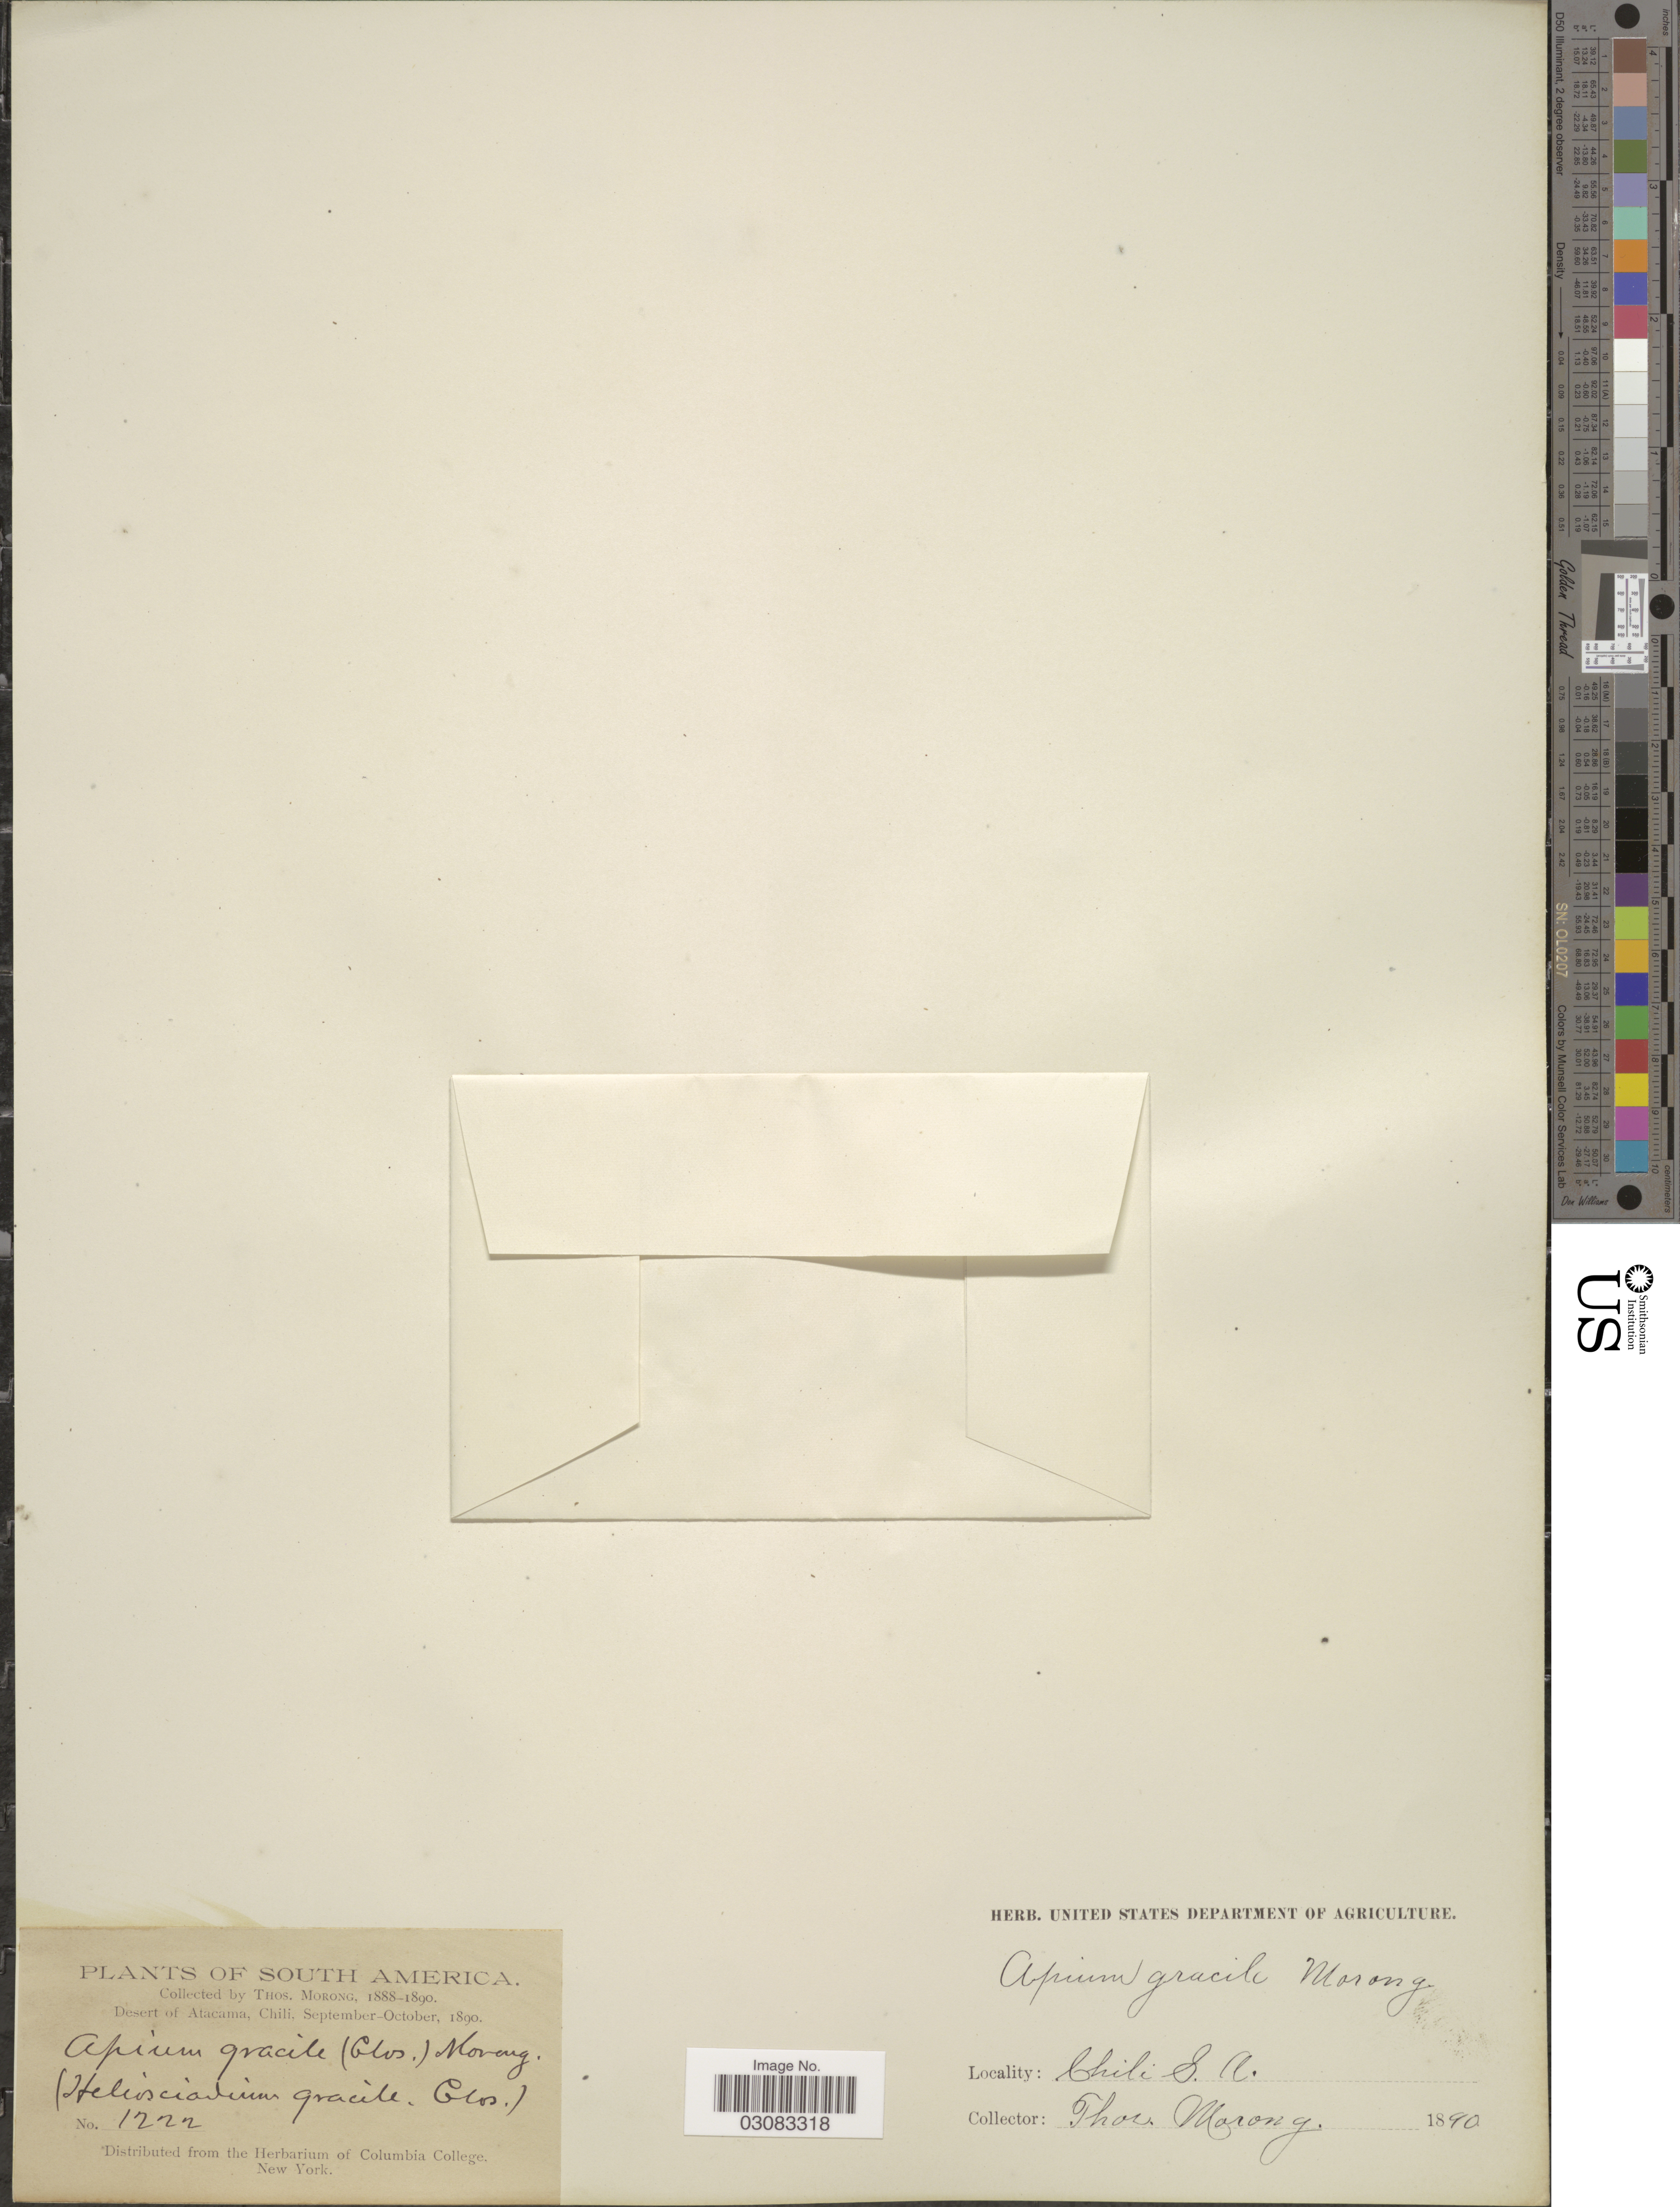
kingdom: Plantae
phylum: Tracheophyta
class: Magnoliopsida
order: Apiales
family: Apiaceae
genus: Cyclospermum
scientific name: Cyclospermum laciniatum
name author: (DC.) Constance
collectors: ex herb. T. Morong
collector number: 1222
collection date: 1890-09/1890-10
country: Chile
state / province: Atacama (III)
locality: Desert of Atacama. S. A.